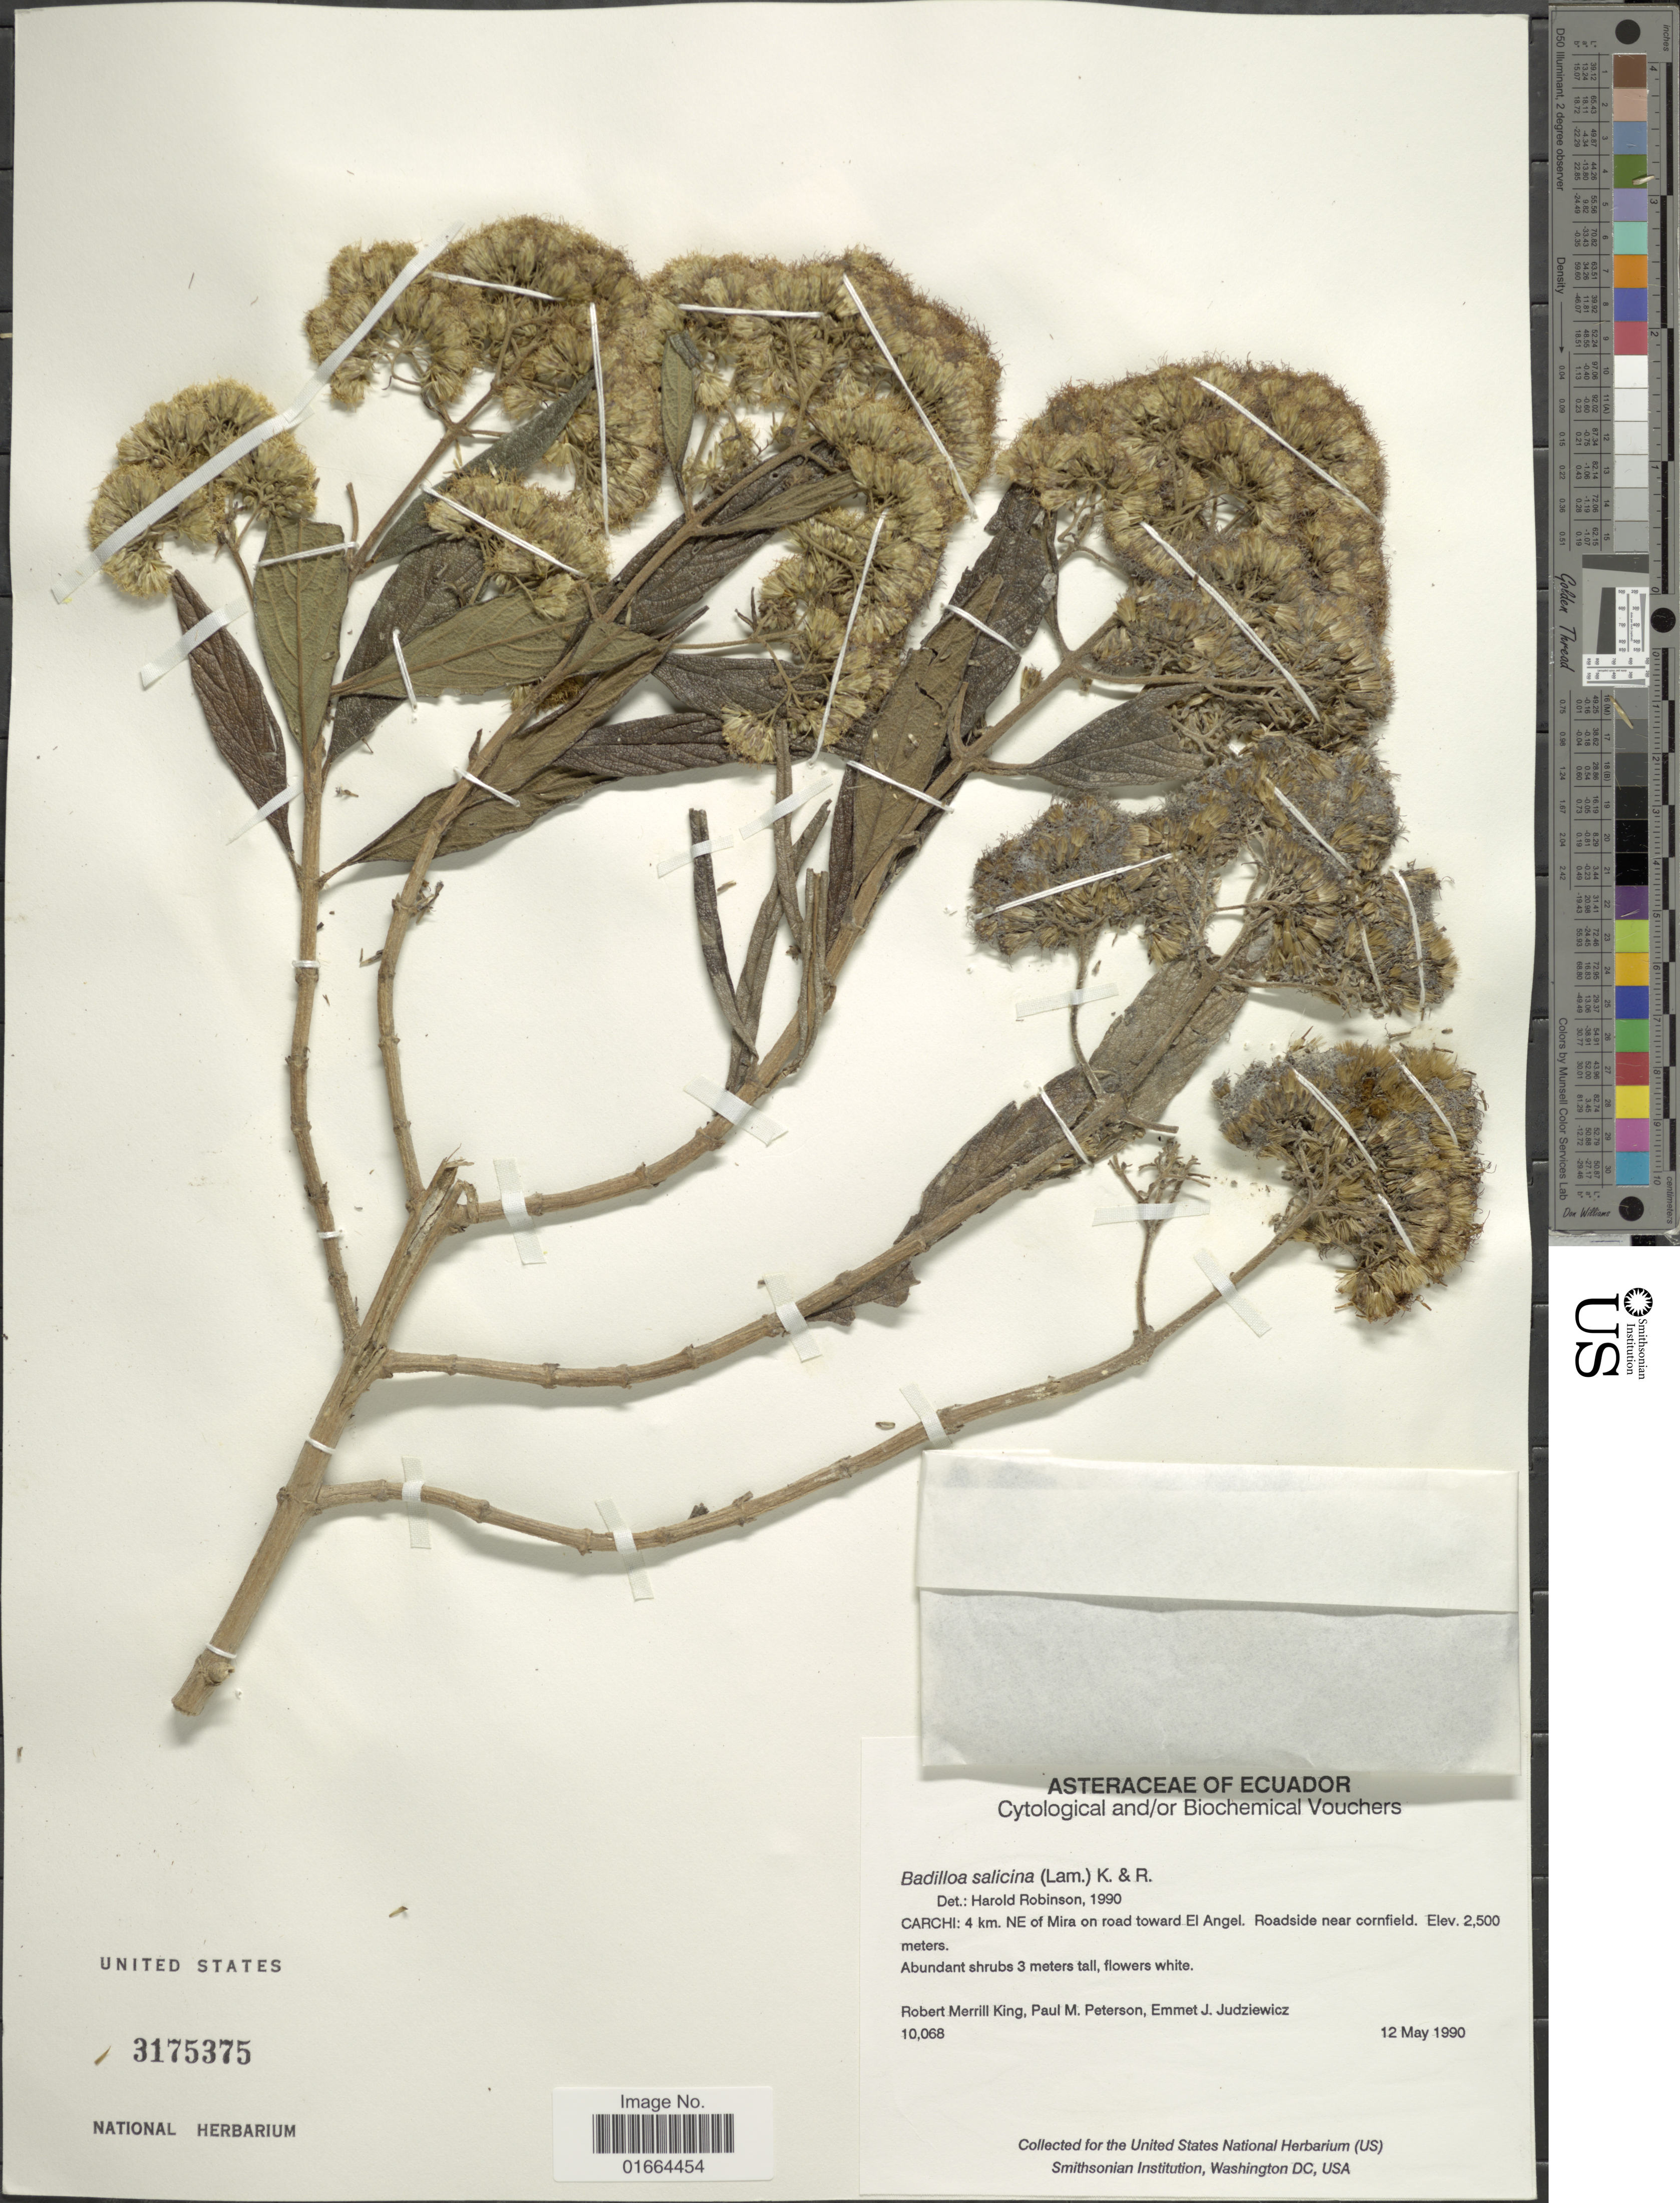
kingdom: Plantae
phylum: Tracheophyta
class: Magnoliopsida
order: Asterales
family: Asteraceae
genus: Badilloa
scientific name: Badilloa salicina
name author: (Lam.) R.M. King & H. Rob.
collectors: R. M. King, P. M. Peterson & E. J. Judziewicz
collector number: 10068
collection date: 1990-05-12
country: Ecuador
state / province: Carchi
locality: Carchi: 4 km. NE of MIra on road toward El Angel, Roadside near cornfield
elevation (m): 2500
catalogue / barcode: US 3175375